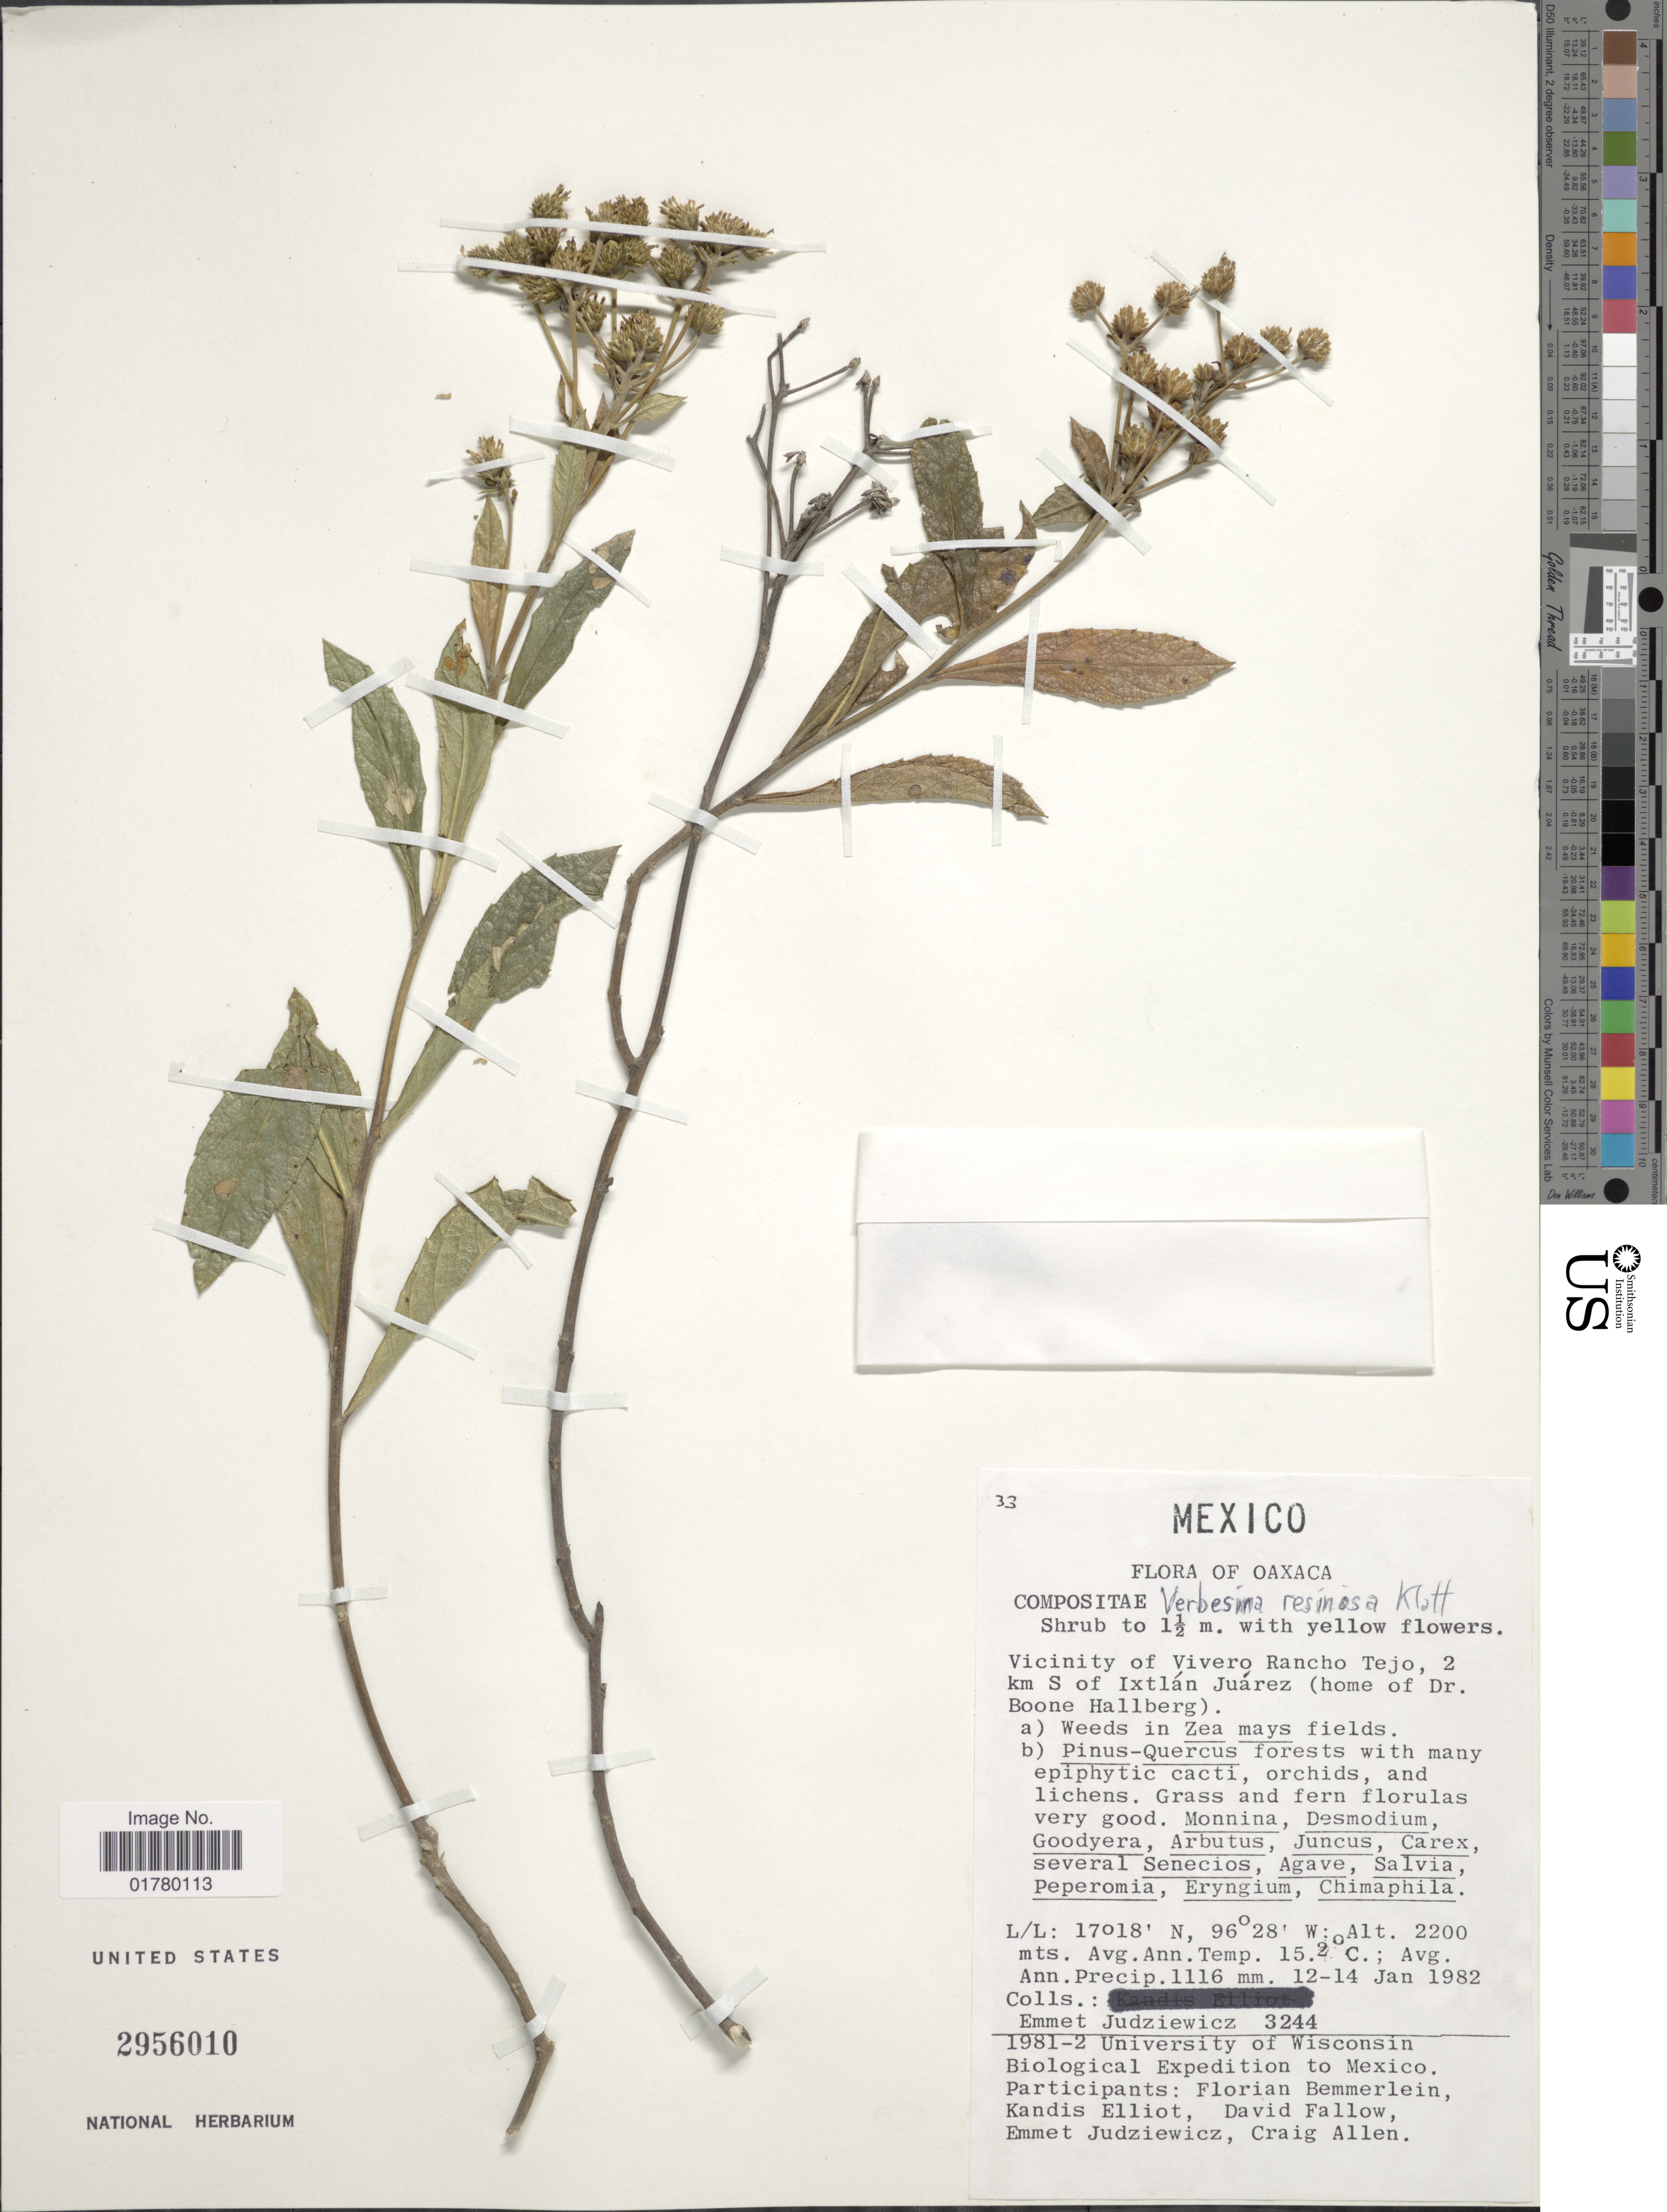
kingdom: Plantae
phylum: Tracheophyta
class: Magnoliopsida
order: Asterales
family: Asteraceae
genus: Verbesina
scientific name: Verbesina resinosa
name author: Klatt & Strother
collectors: E. Judziewicz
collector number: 3244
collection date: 1982-01-12/1982-01-14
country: Mexico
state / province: Oaxaca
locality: Vicinity of Vivero Rancho Tejo, 2 km S of Ixtlán Juárez (home of Dr. Boone Hallberg)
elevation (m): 671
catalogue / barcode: US 2956010